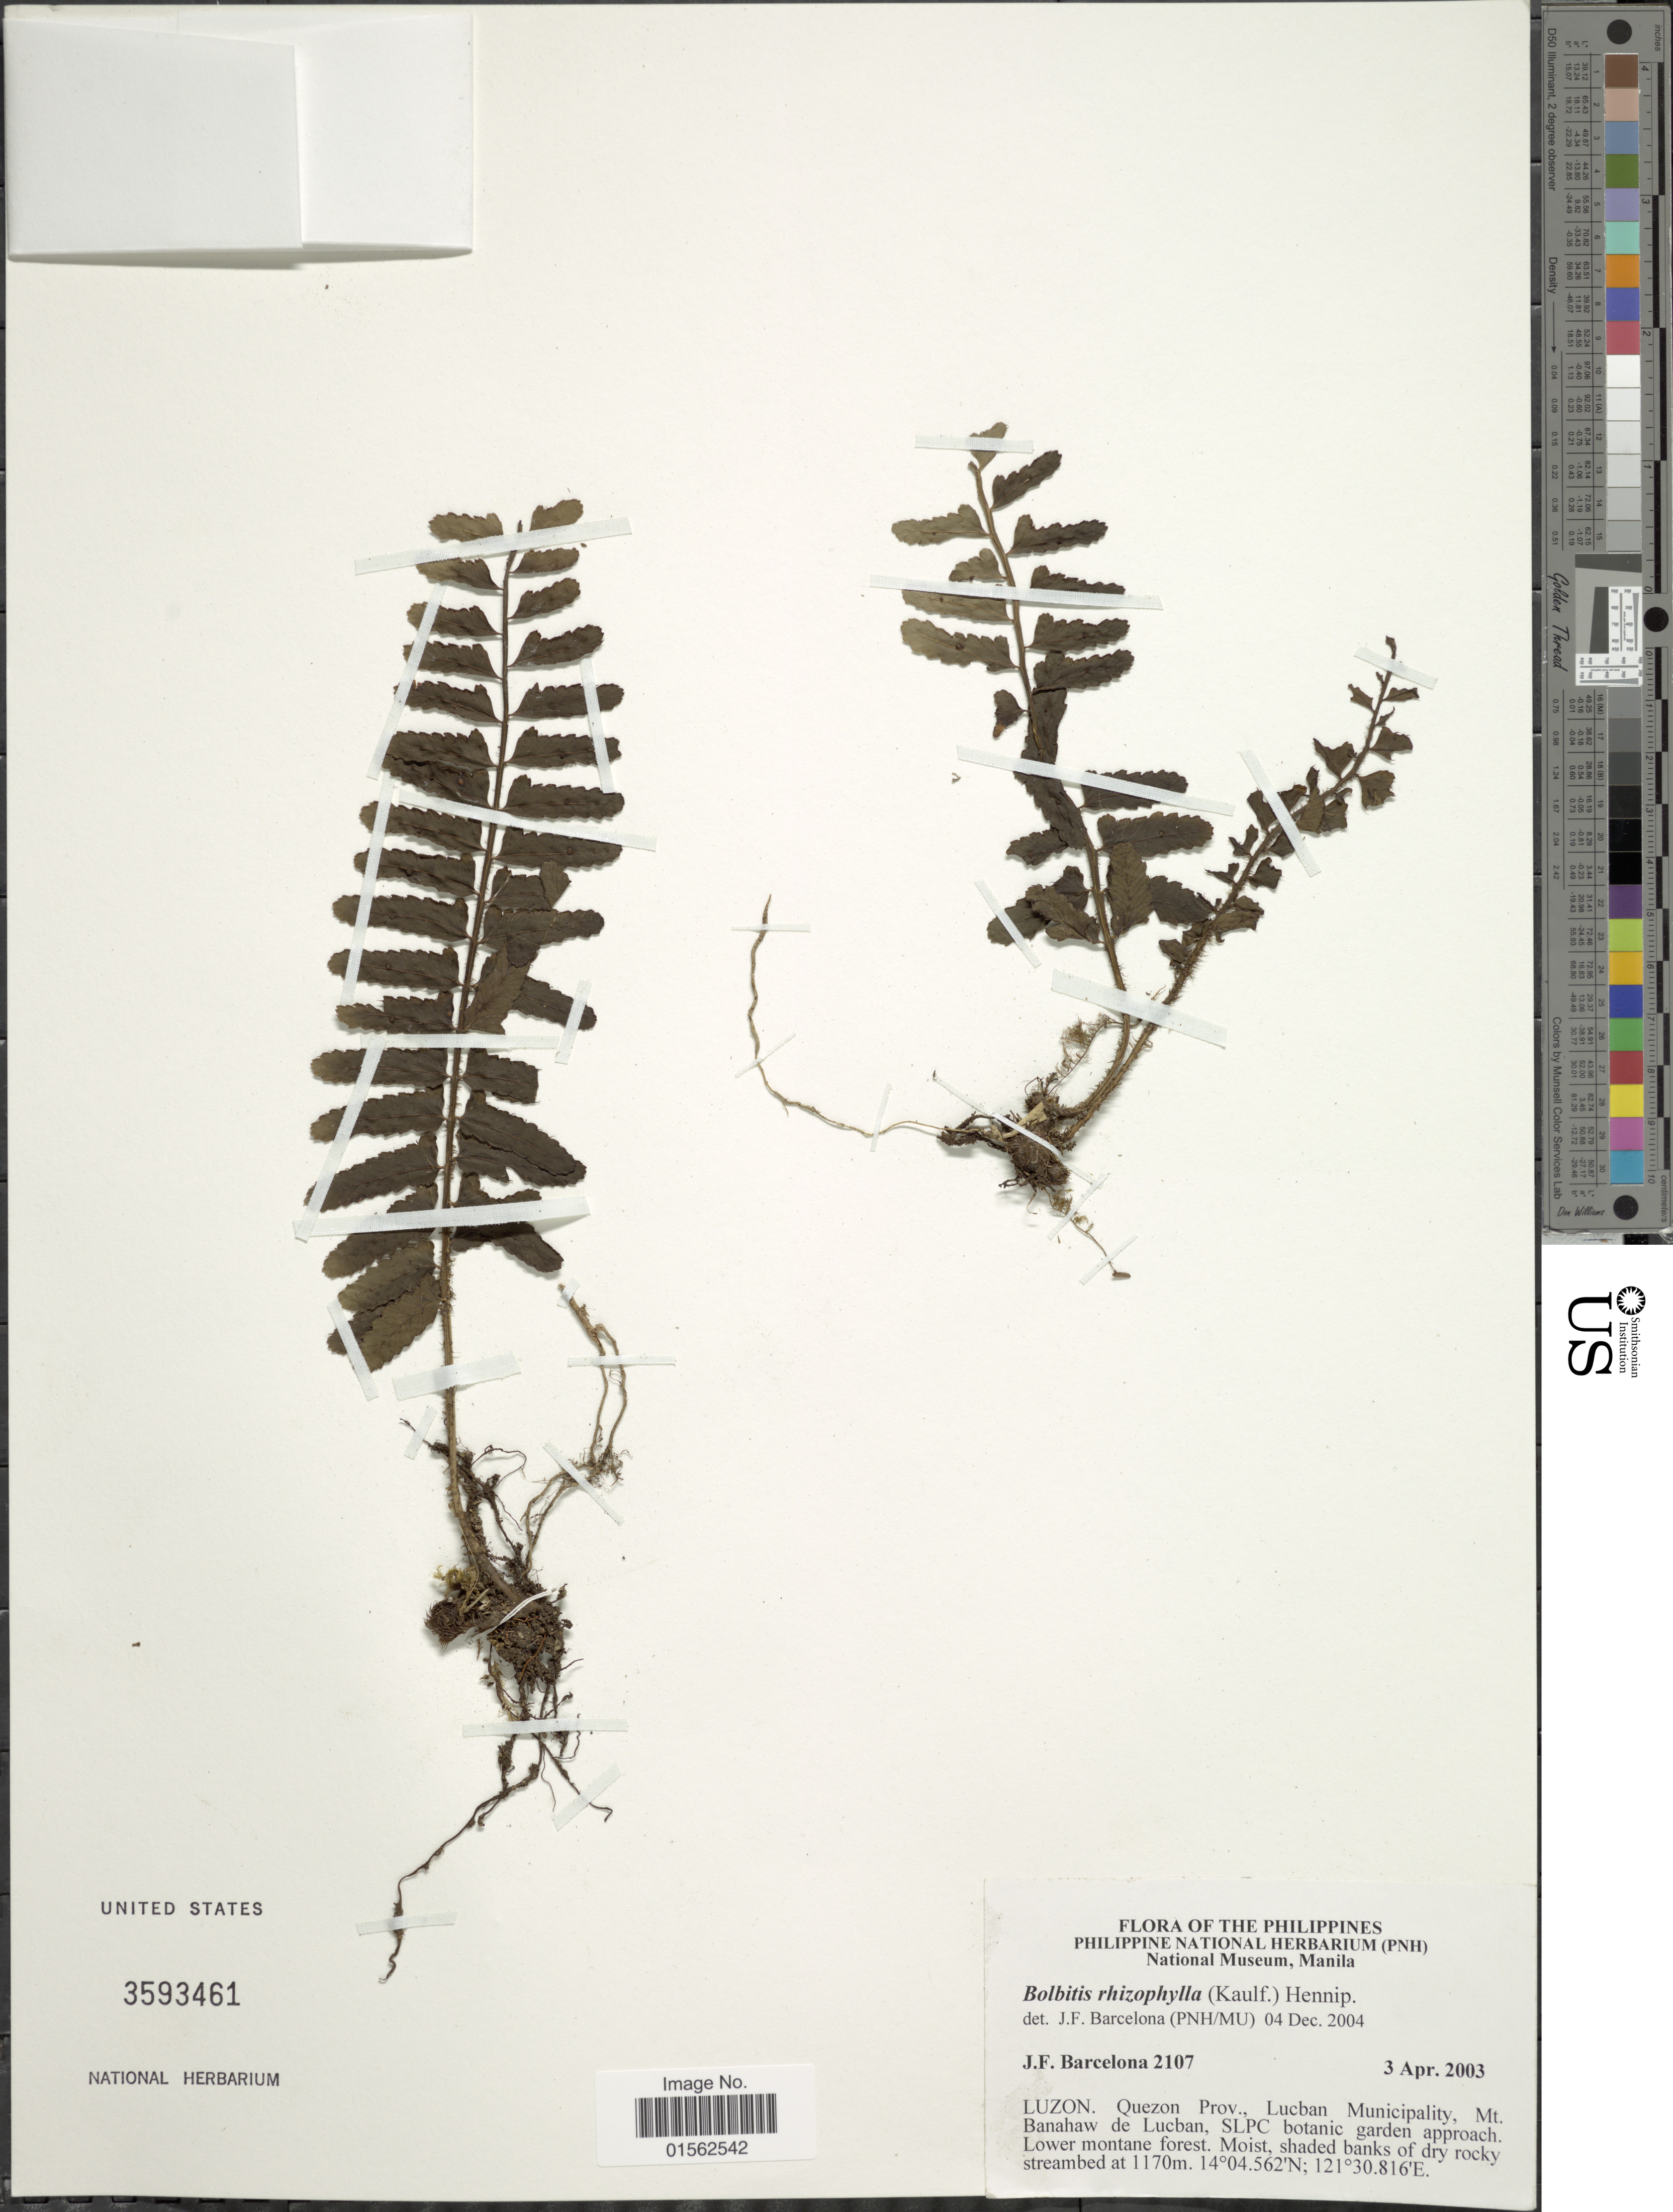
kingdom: Plantae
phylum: Tracheophyta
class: Polypodiopsida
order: Polypodiales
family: Dryopteridaceae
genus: Bolbitis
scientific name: Bolbitis rhizophylla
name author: (Kaulf.) Hennipman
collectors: J. F. Barcelona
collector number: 2107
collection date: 2003-04-03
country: Philippines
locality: Philippines, Luzon, Quezon Prov., Lucban Municipality, Mt. Banahaw de Lucban, SLPC botanic garden approach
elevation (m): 1170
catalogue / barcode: US 3593461